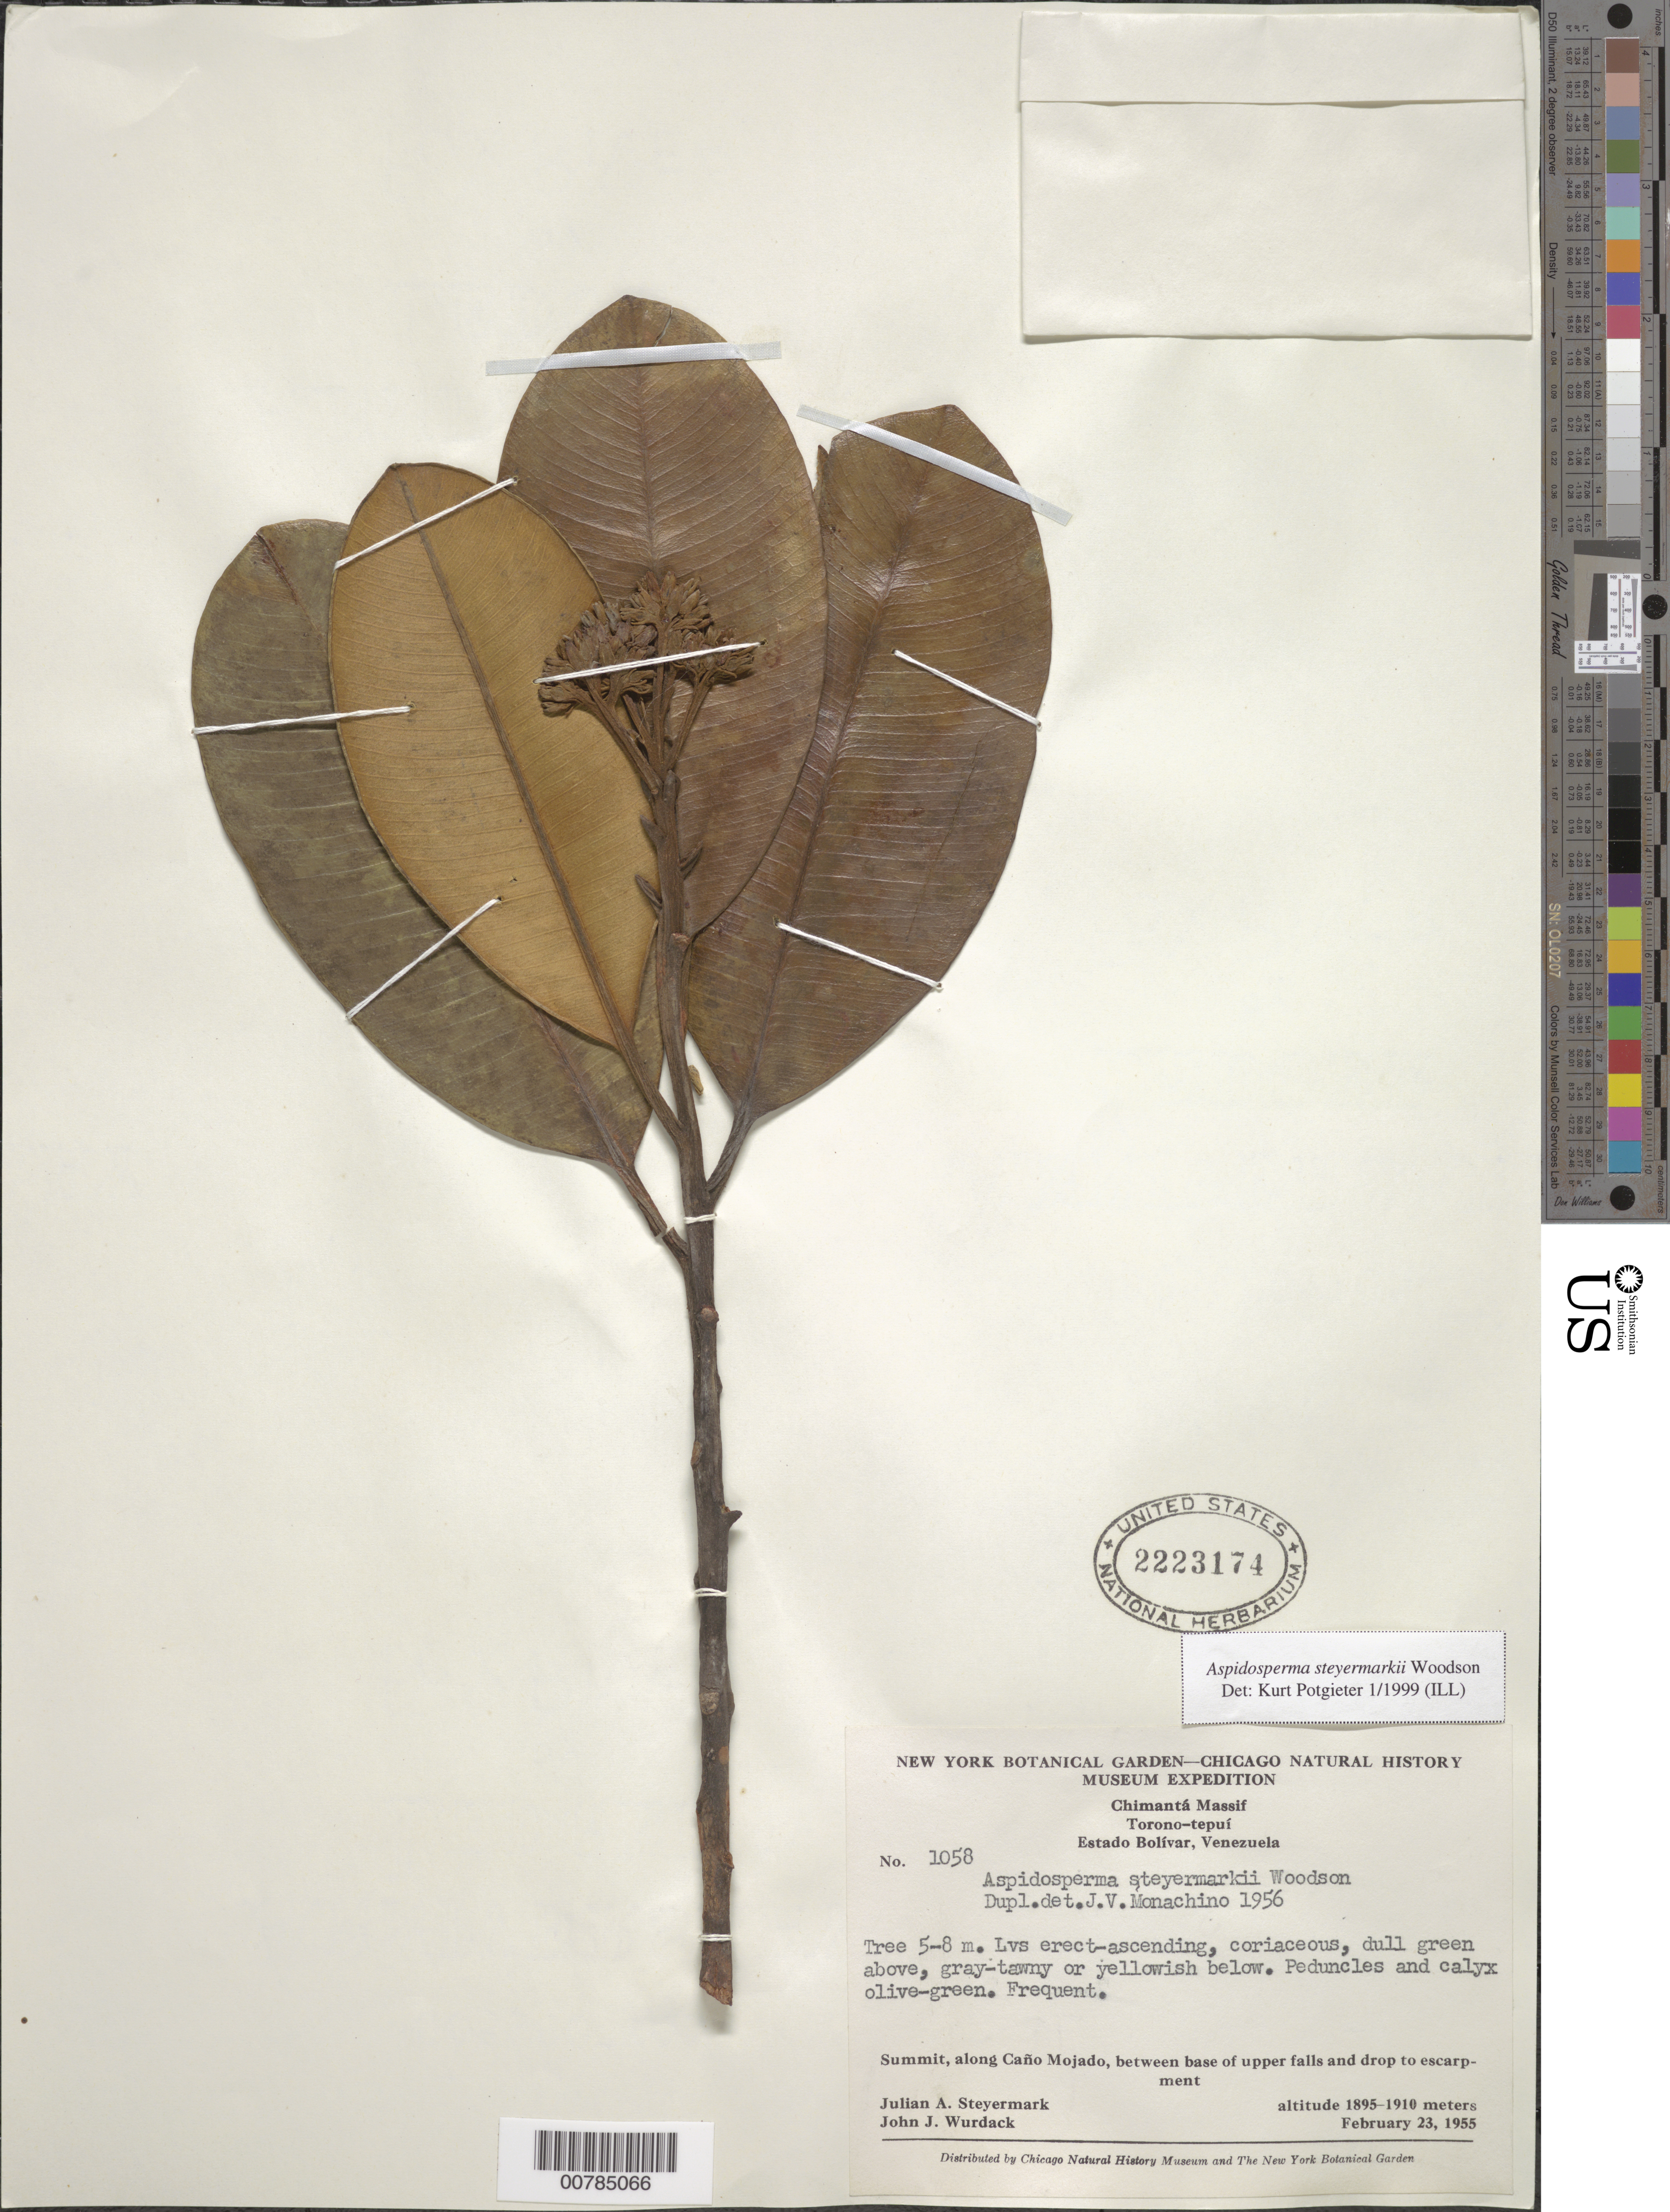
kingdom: Plantae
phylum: Tracheophyta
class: Magnoliopsida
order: Gentianales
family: Apocynaceae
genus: Aspidosperma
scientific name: Aspidosperma steyermarkii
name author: Woodson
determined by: Potgieter, K.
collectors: J. Steyermark & J. J. Wurdack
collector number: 55 1058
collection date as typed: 23-Feb-55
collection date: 1955-02-23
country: Venezuela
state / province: Bolívar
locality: Chimantá Massif, Caño Mojado, between base of upper falls and drop to escarpment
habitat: Summit, base of upper falls and drop to escarpment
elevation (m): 1895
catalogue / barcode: US 2223174